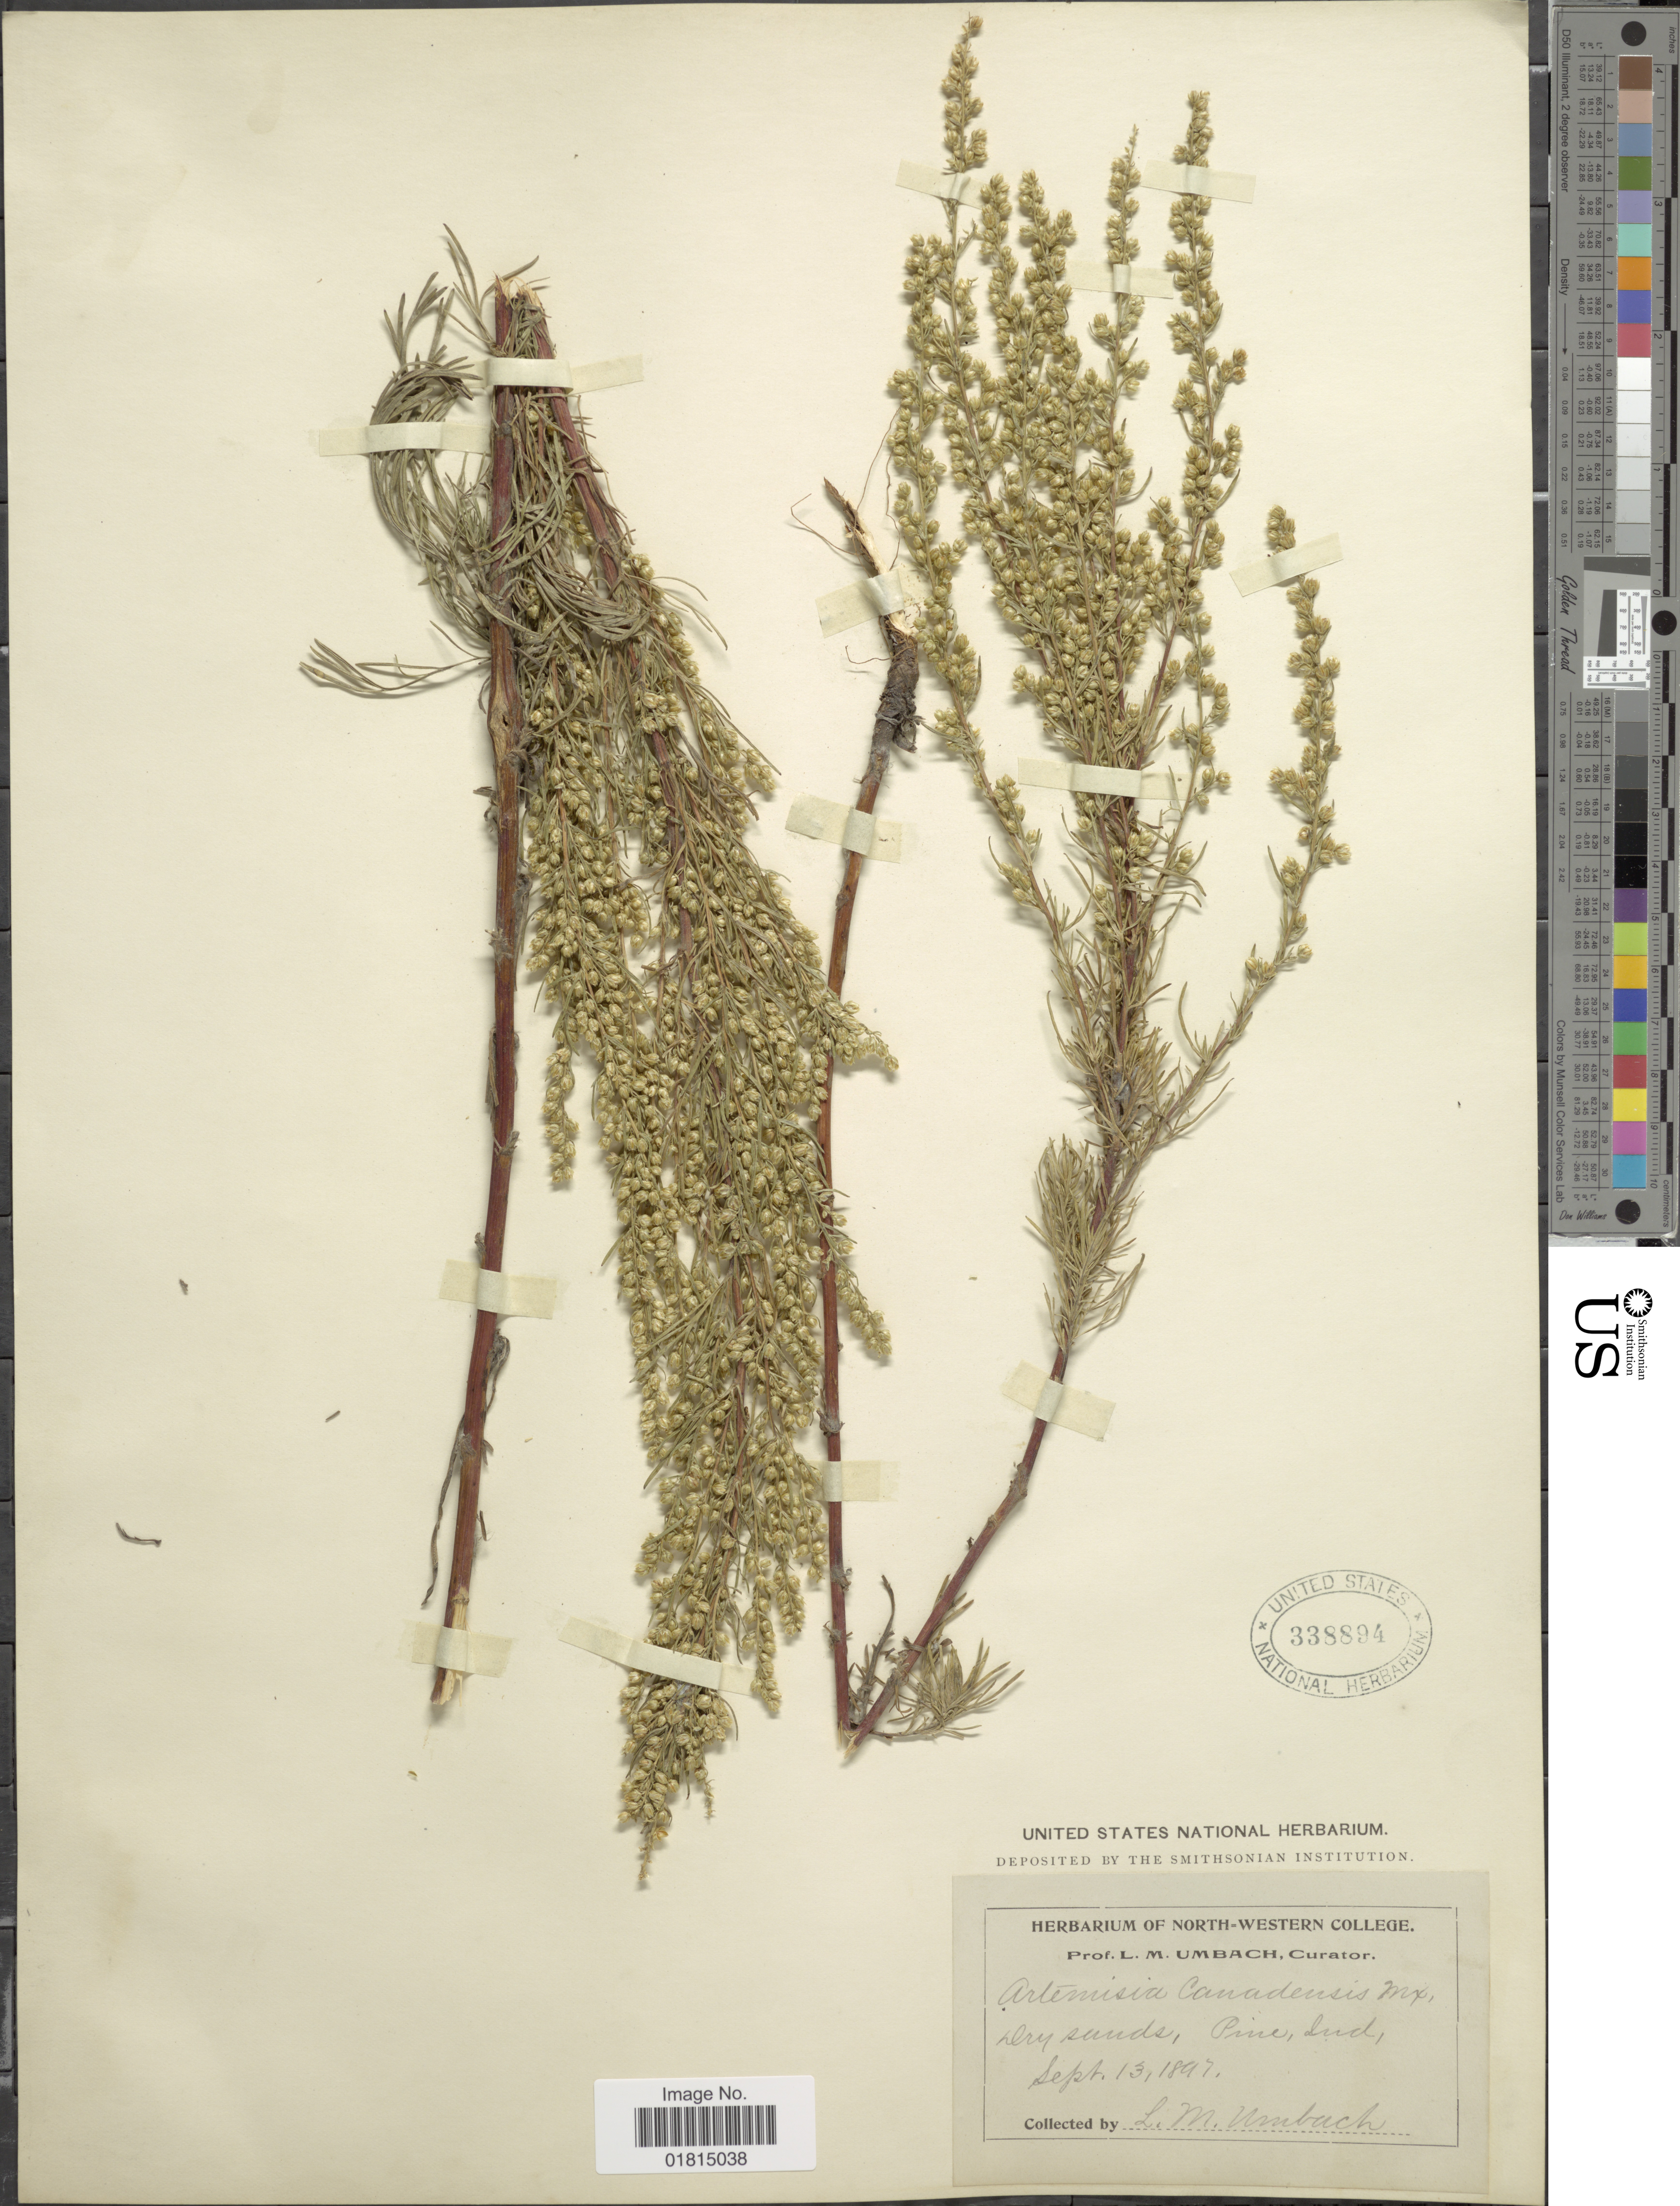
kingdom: Plantae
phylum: Tracheophyta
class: Magnoliopsida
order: Asterales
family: Asteraceae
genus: Artemisia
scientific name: Artemisia caudata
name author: Michx.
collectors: L. M. Umbach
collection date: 1897-09-13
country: United States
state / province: Indiana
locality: Dry sands, Pine, Ind.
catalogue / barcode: US 338894